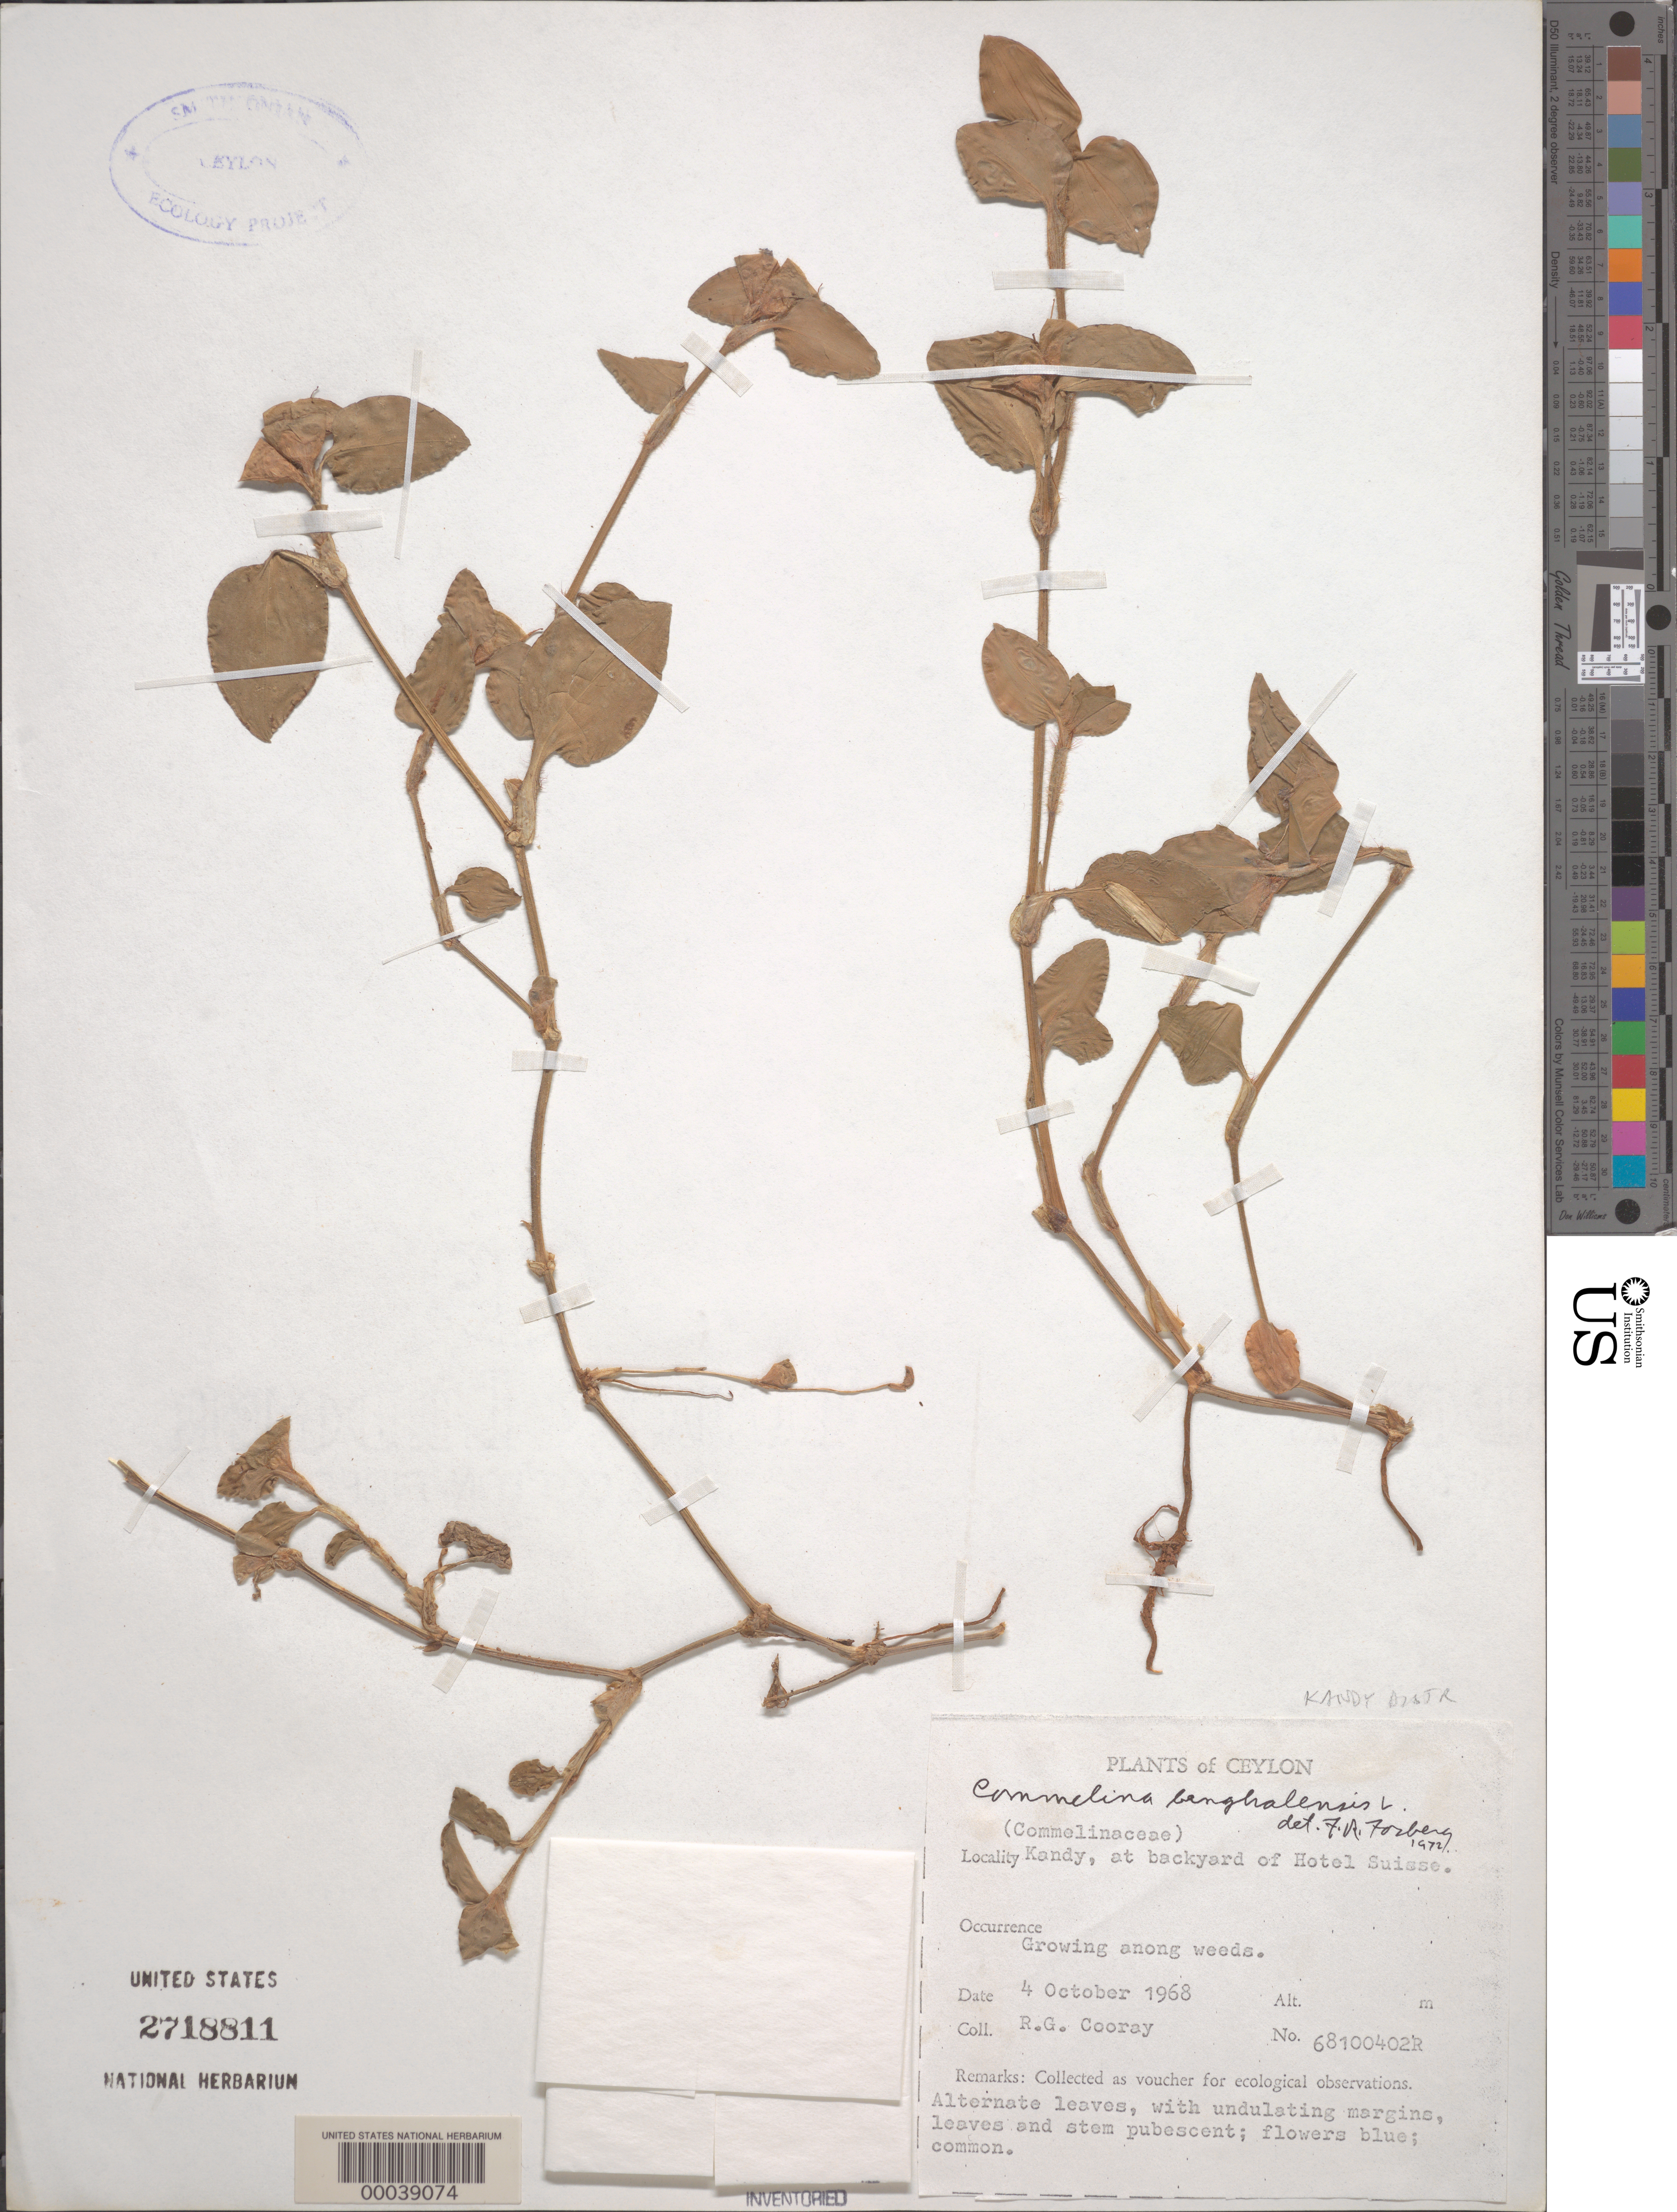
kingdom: Plantae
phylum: Tracheophyta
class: Liliopsida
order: Commelinales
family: Commelinaceae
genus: Commelina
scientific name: Commelina benghalensis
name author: L.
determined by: Fosberg, F. R.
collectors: R. Cooray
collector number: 68100402r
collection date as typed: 04 Oct 1968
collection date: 1968-10-04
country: Sri Lanka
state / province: Central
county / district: Kandy Dist.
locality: Kandy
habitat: Weedy backyard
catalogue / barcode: US 2718811